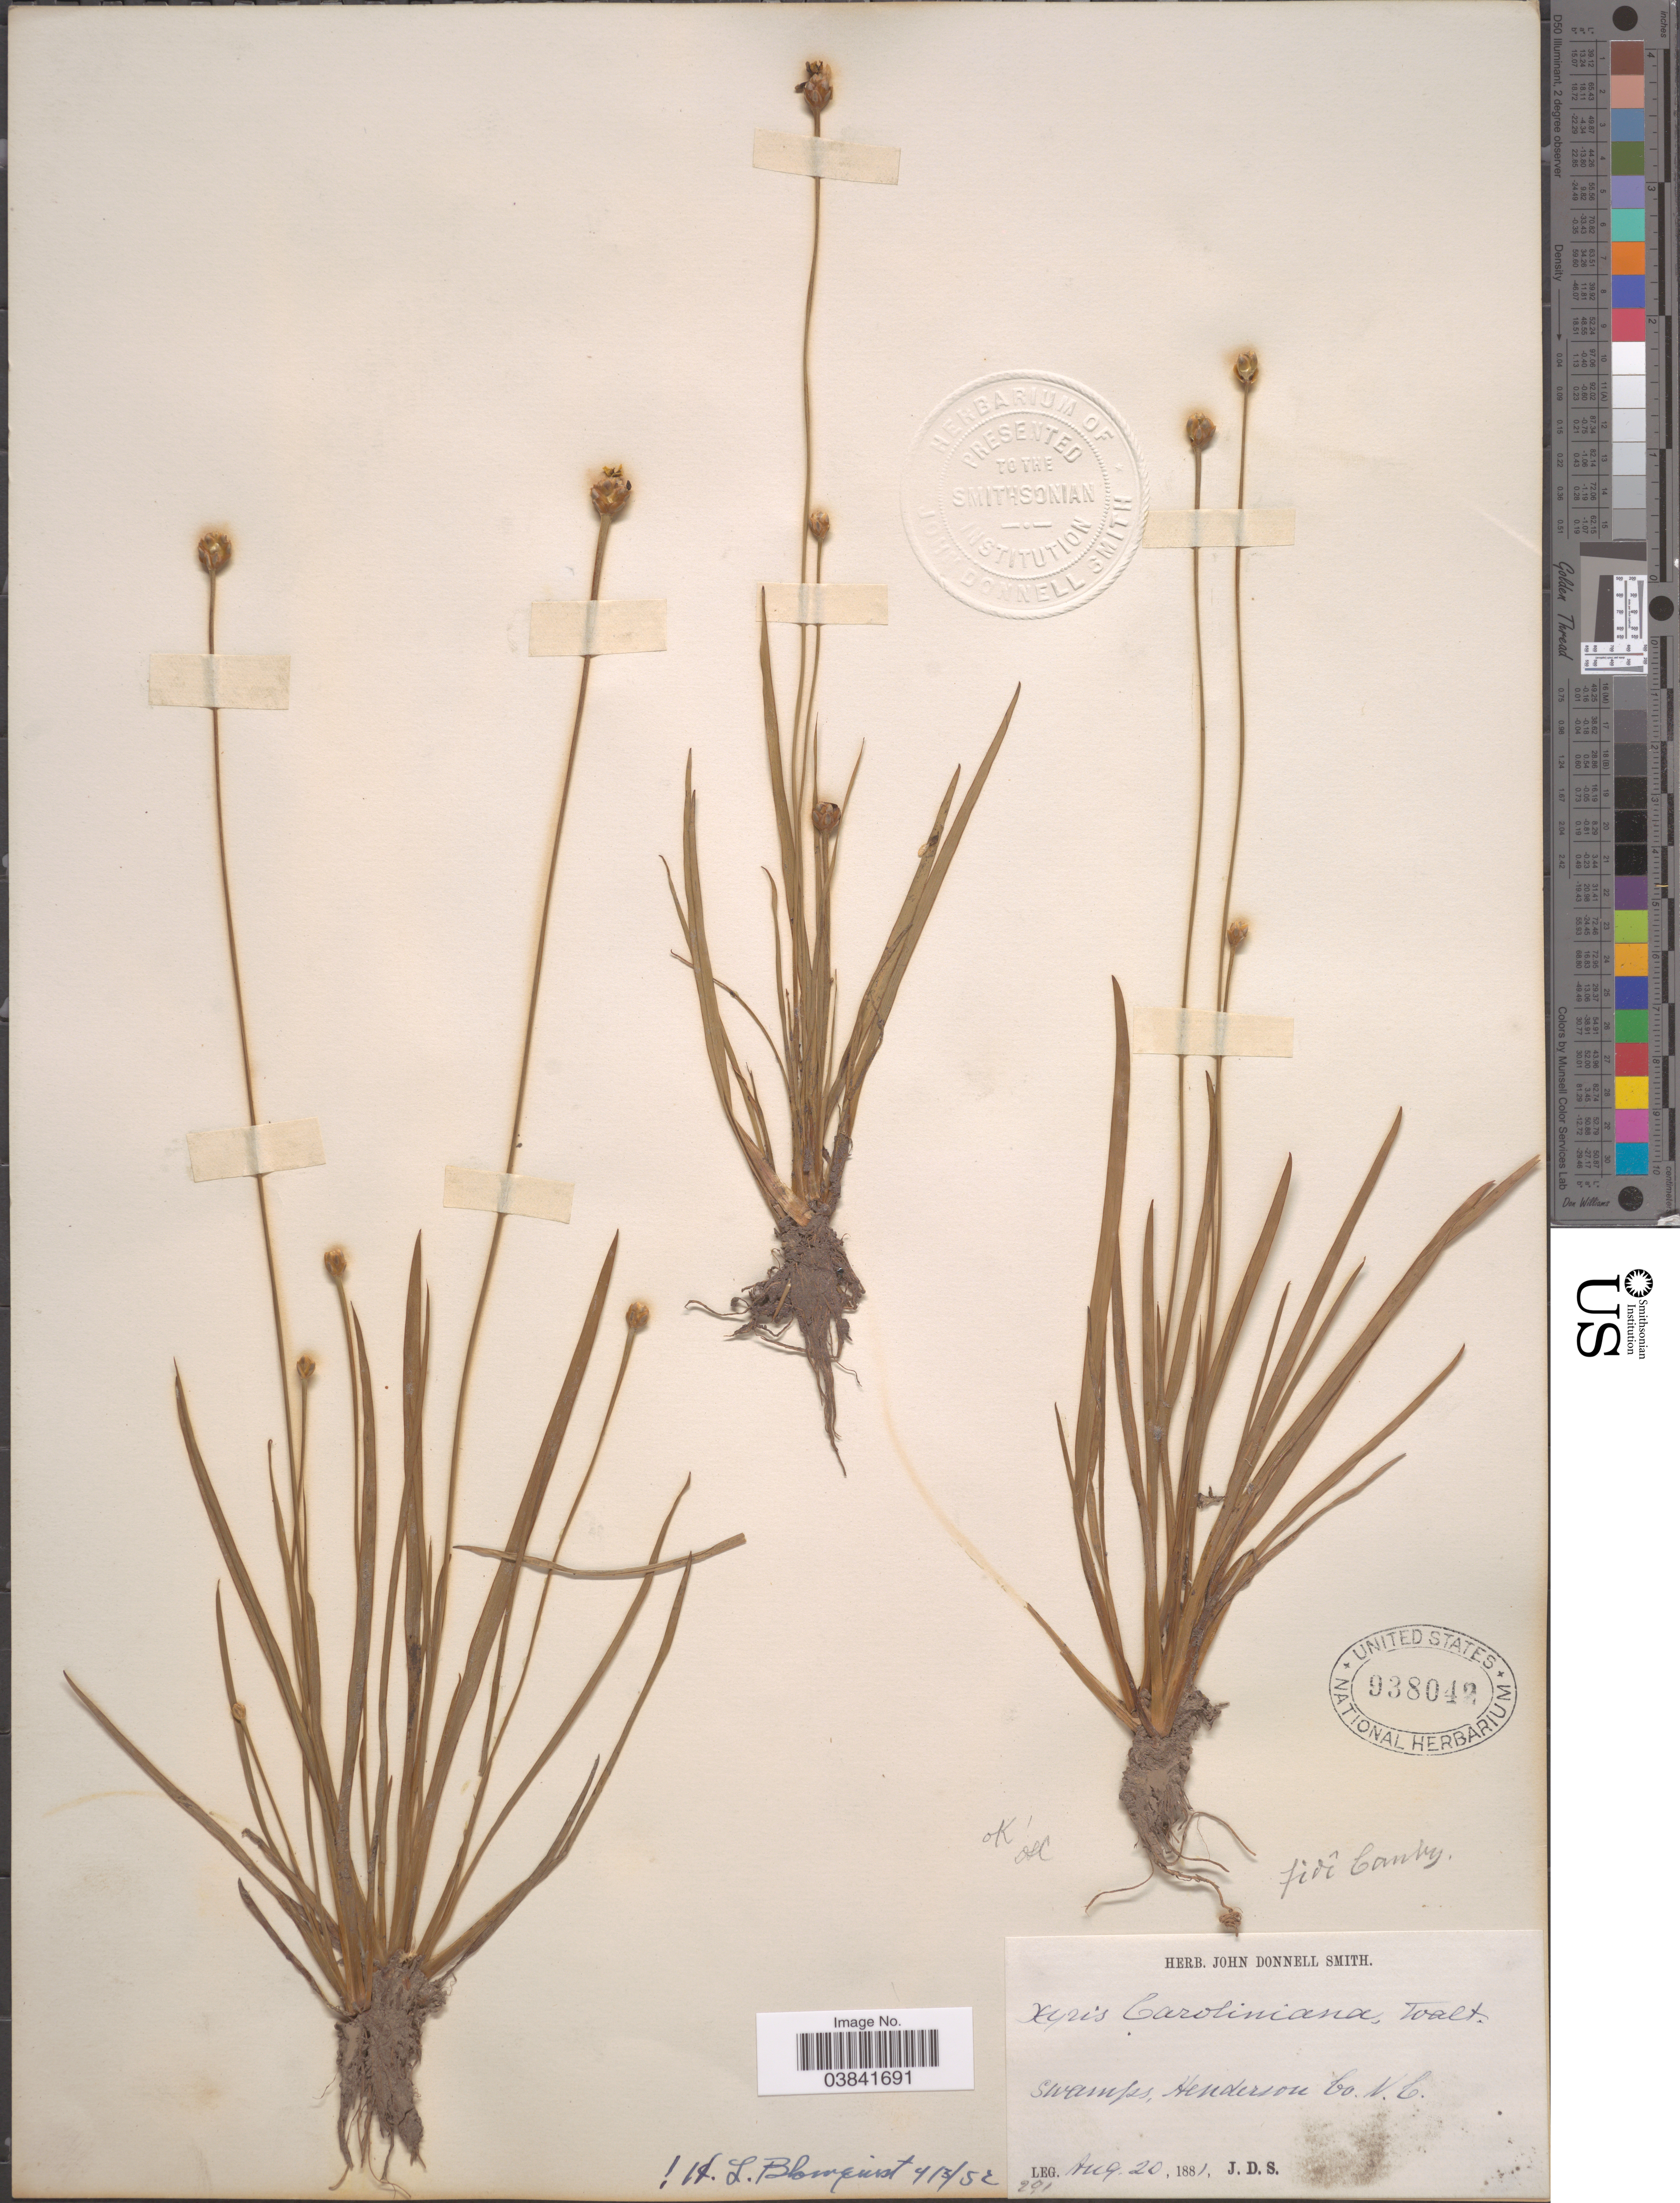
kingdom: Plantae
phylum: Tracheophyta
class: Liliopsida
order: Poales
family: Xyridaceae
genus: Xyris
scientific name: Xyris difformis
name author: Chapm.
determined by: Strong, Mark T., (BOT), Smithsonian Institution - National Museum of Natural History (UNITED STATES)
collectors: J. Donnell Smith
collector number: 291?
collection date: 1881-08-20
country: United States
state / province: North Carolina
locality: Swamps, Henderson Co.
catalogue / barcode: US 938042